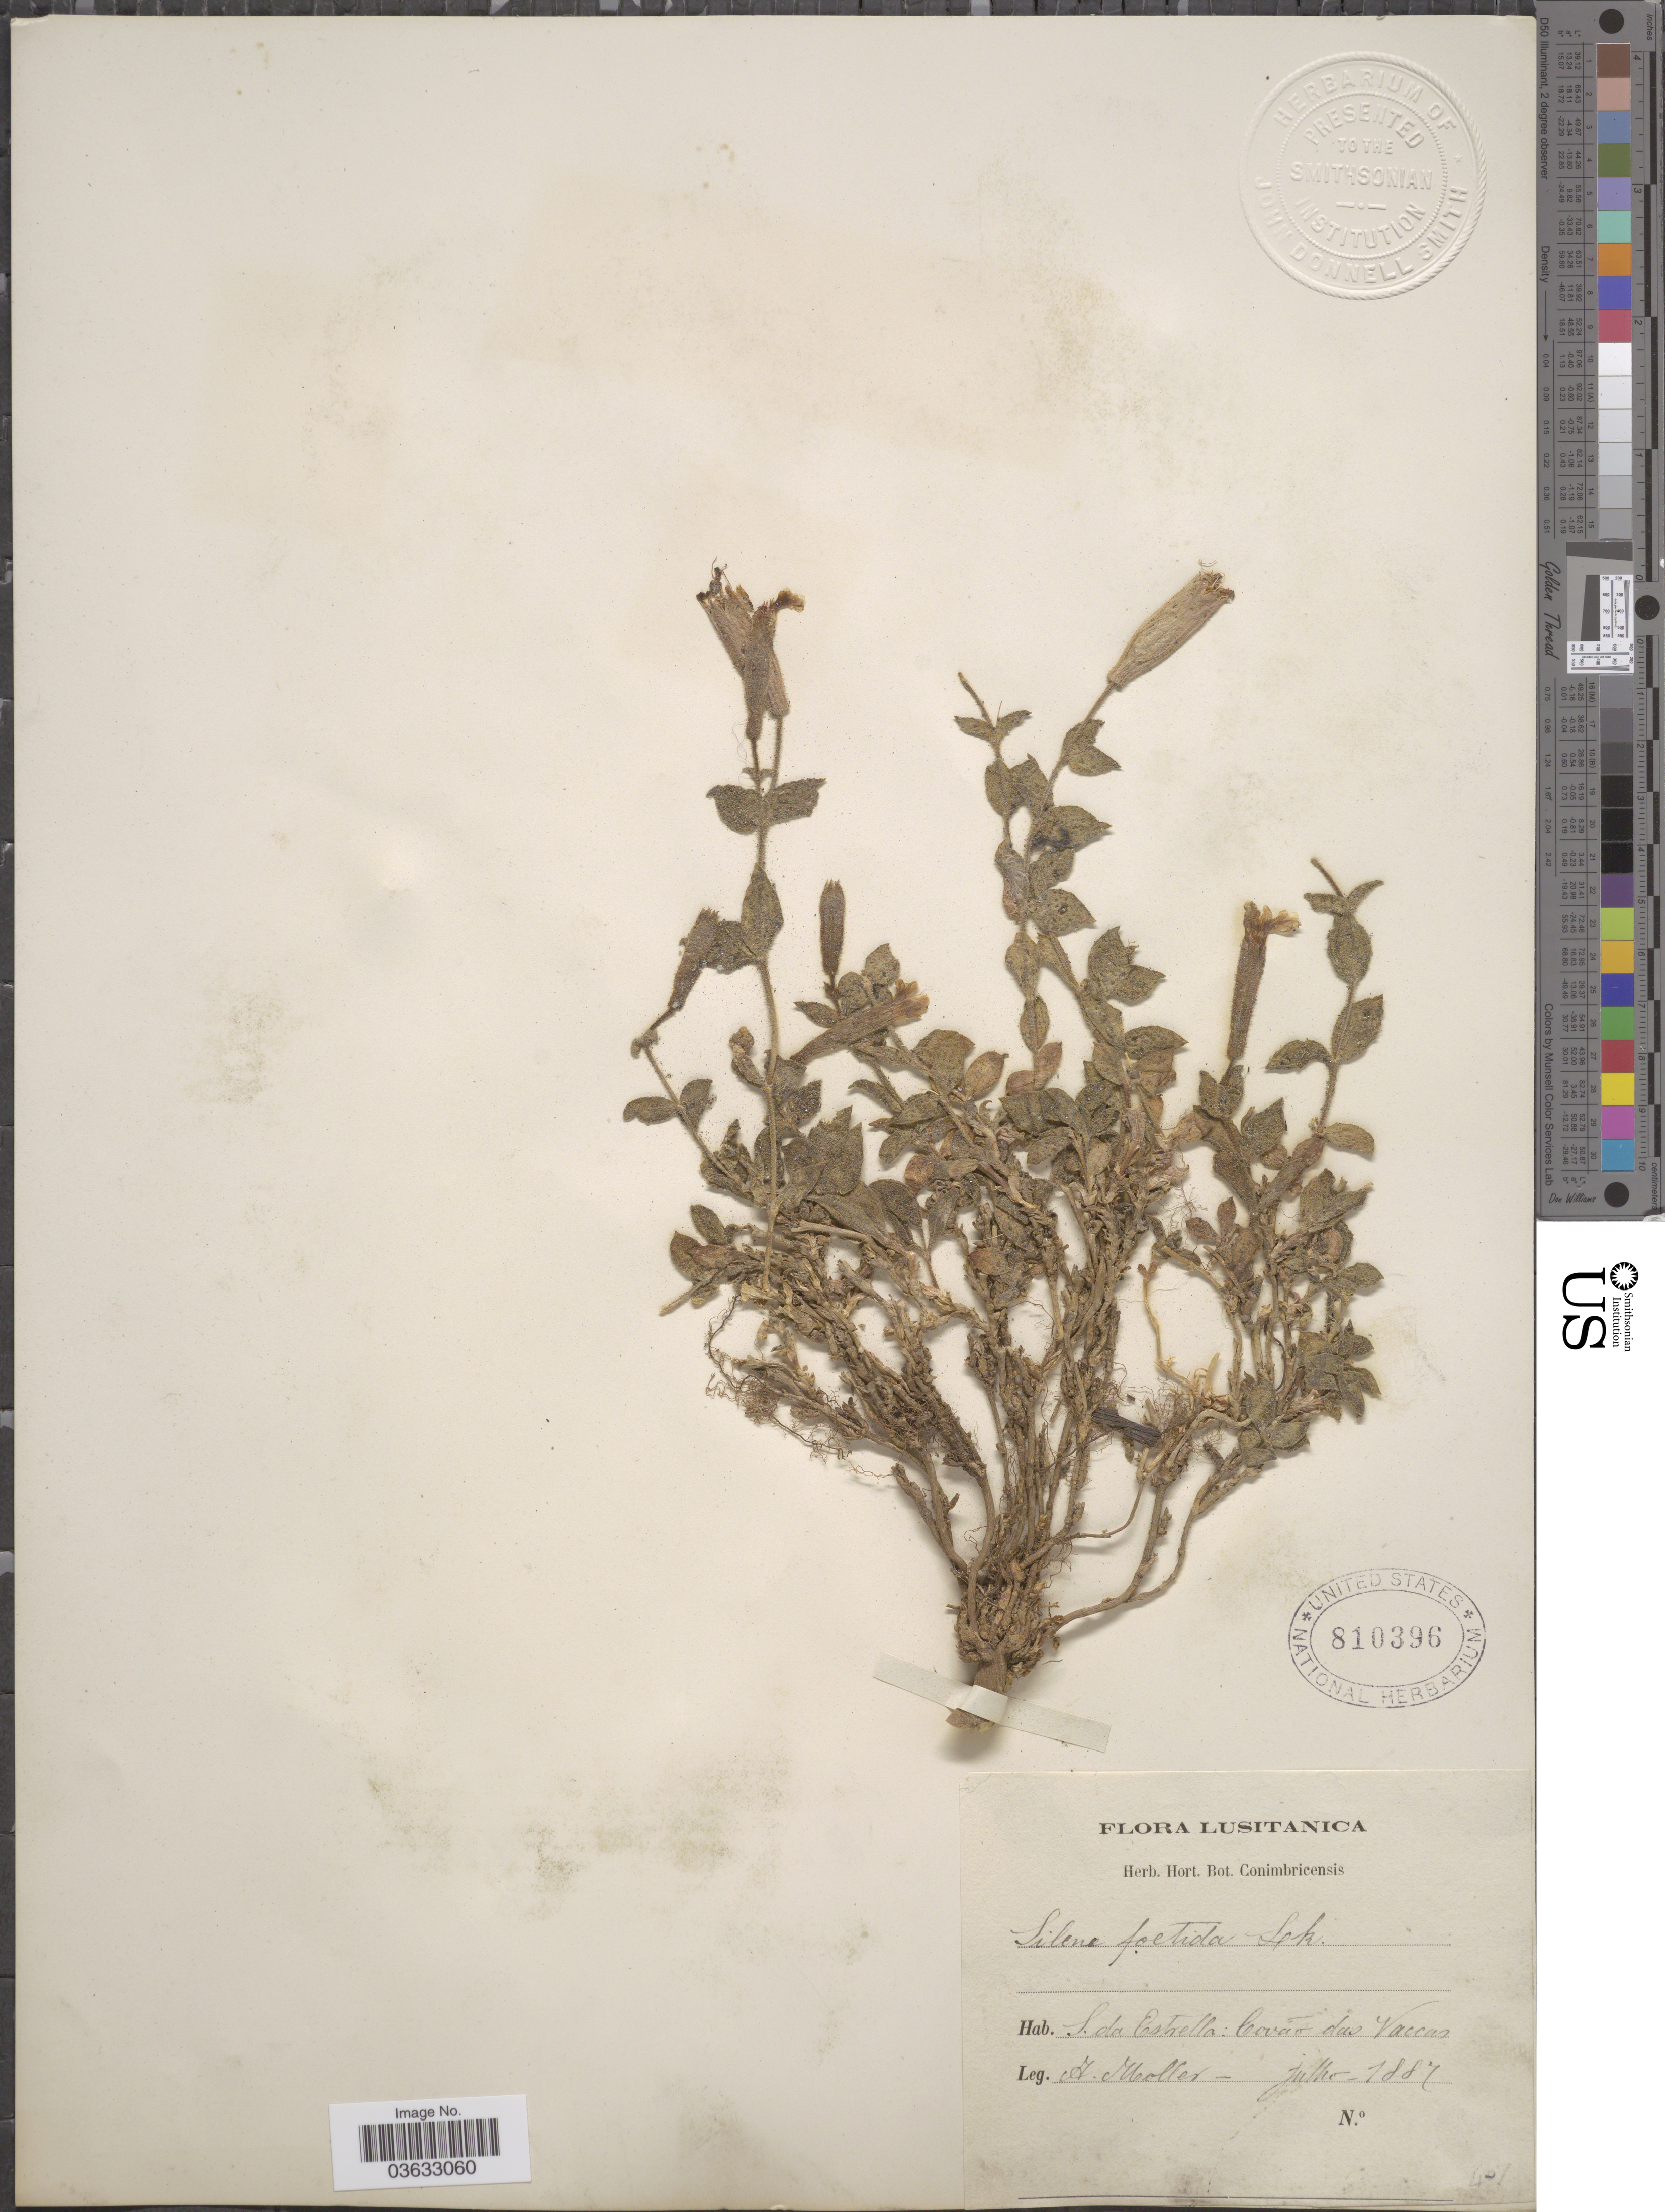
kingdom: Plantae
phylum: Tracheophyta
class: Magnoliopsida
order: Caryophyllales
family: Caryophyllaceae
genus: Silene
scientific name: Silene foetida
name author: Link ex Spreng.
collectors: A. Moller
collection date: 1887-07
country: Portugal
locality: Lusitanica. S. da Estrella: Covão das Vaccas.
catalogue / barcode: US 810396